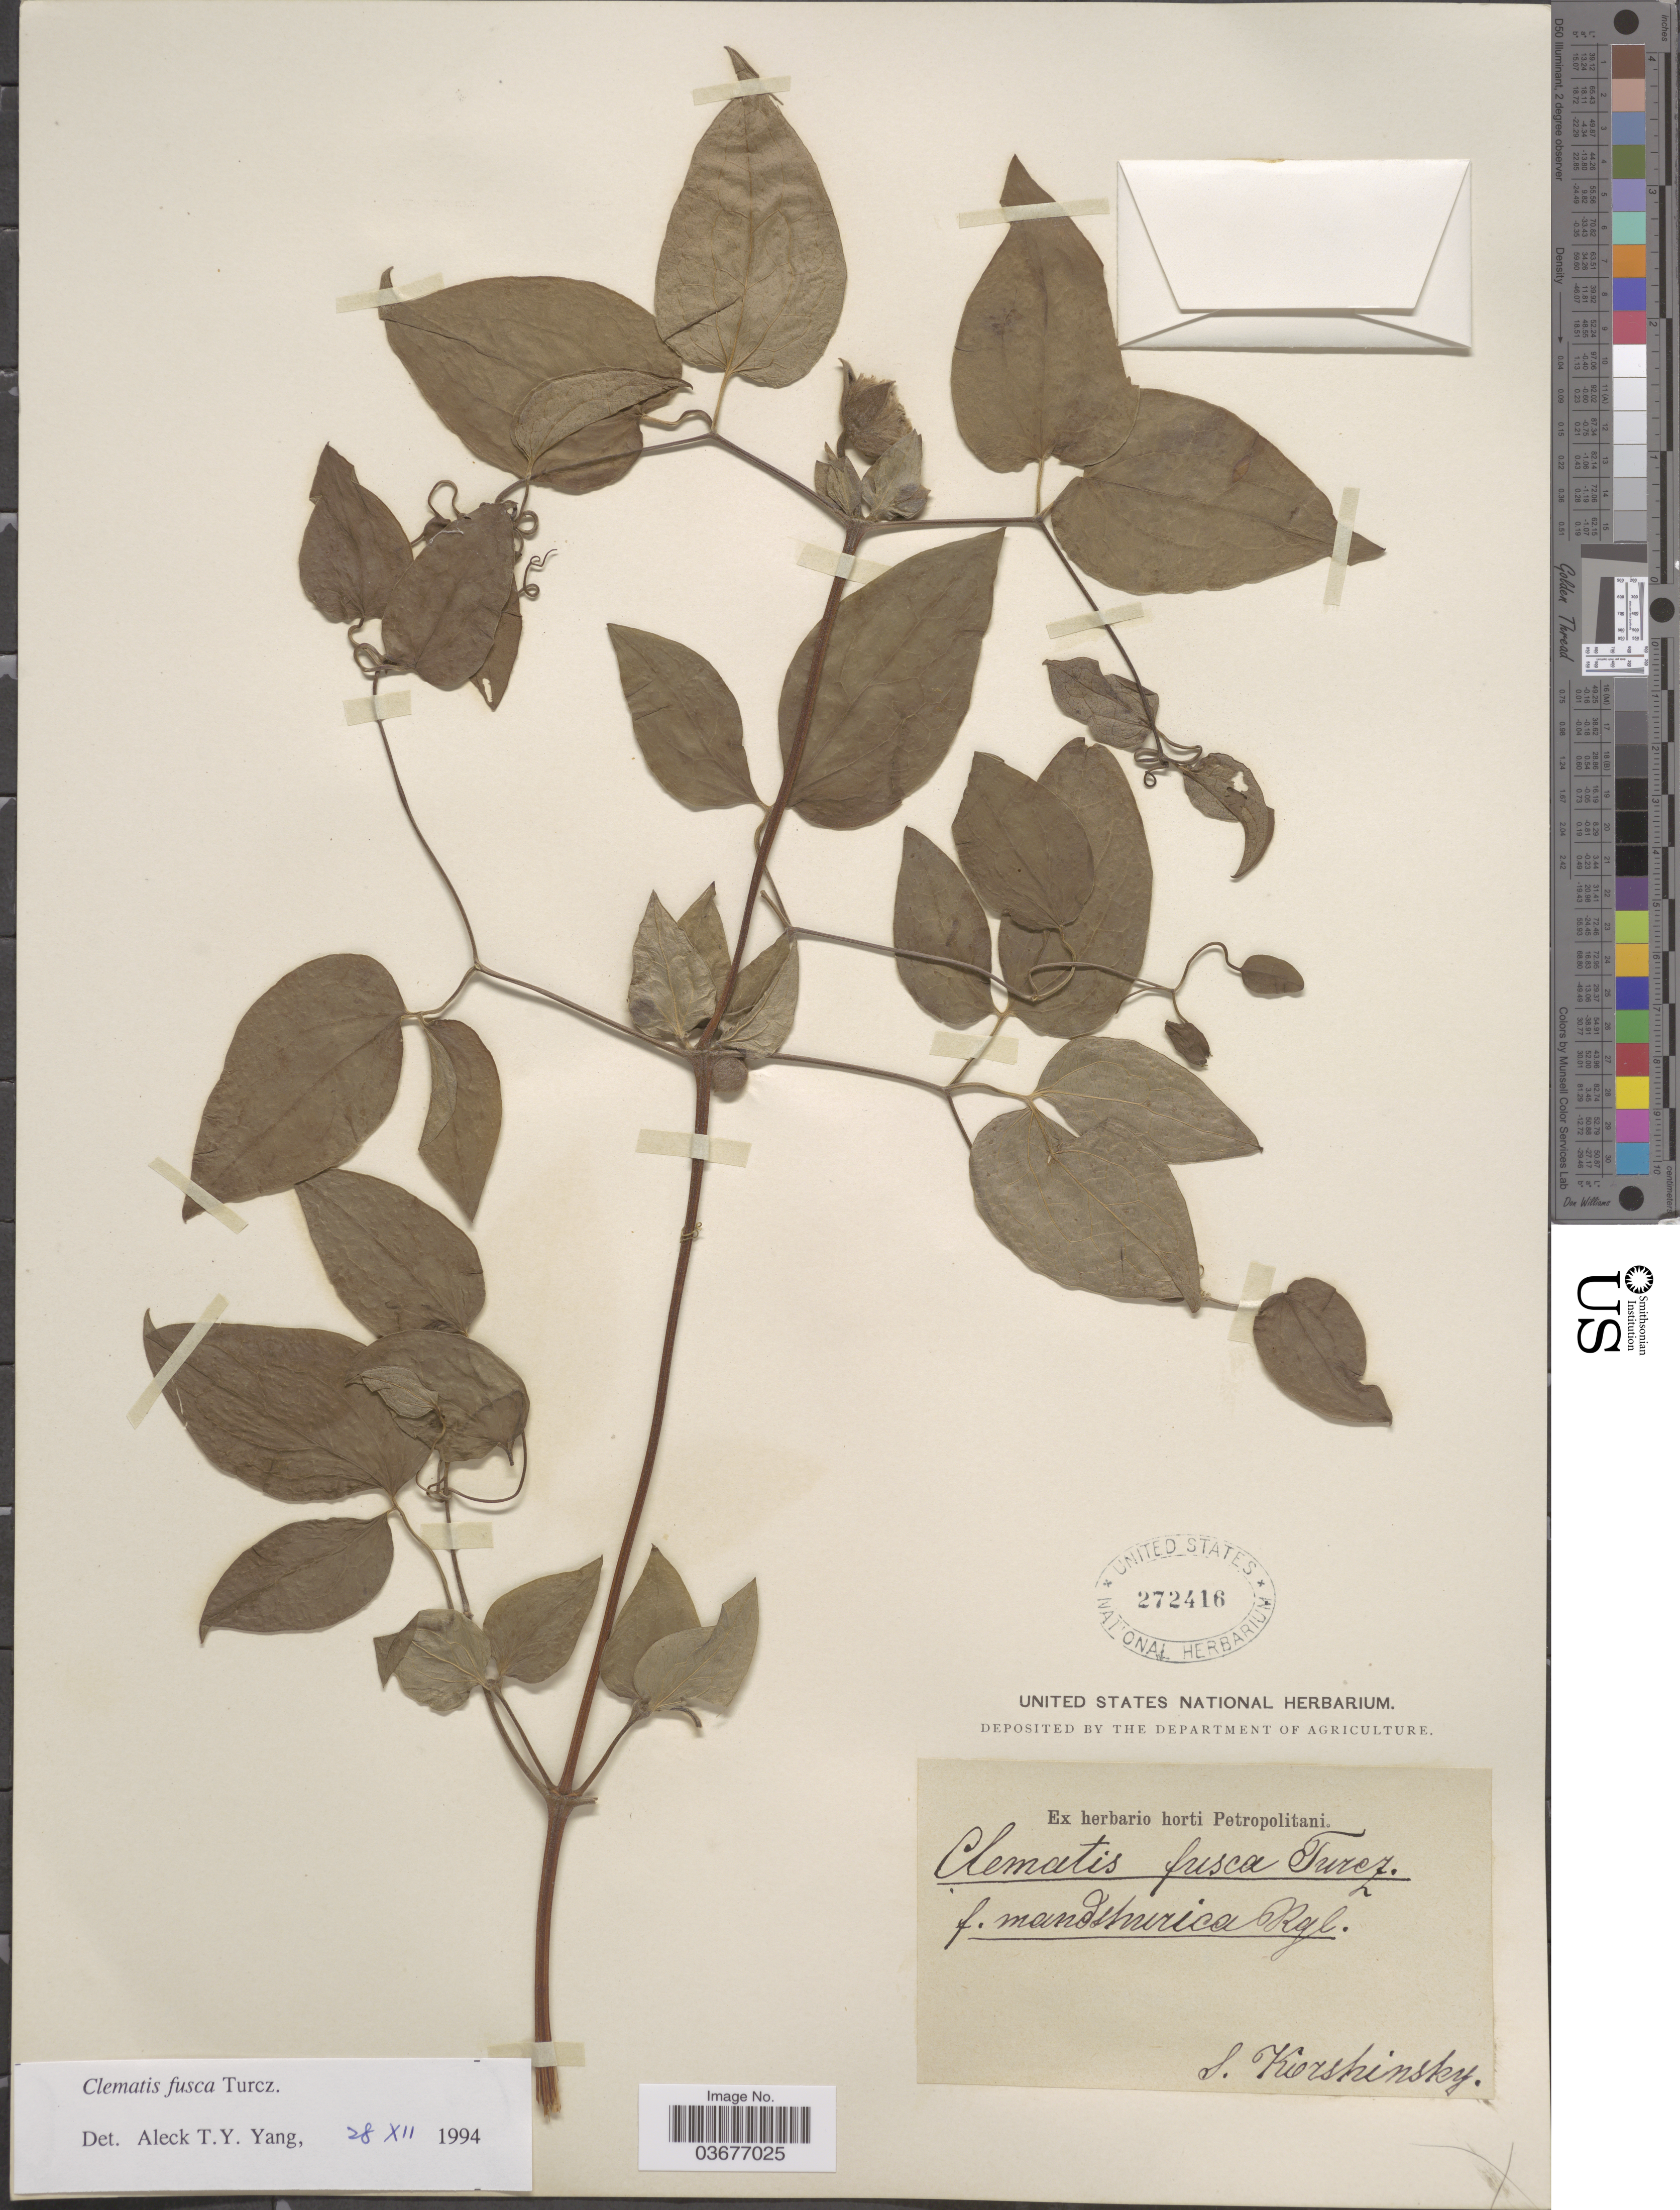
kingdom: Plantae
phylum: Tracheophyta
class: Magnoliopsida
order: Ranunculales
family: Ranunculaceae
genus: Clematis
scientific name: Clematis fusca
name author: Turcz.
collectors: S. I. Korshinsky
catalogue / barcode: US 272416